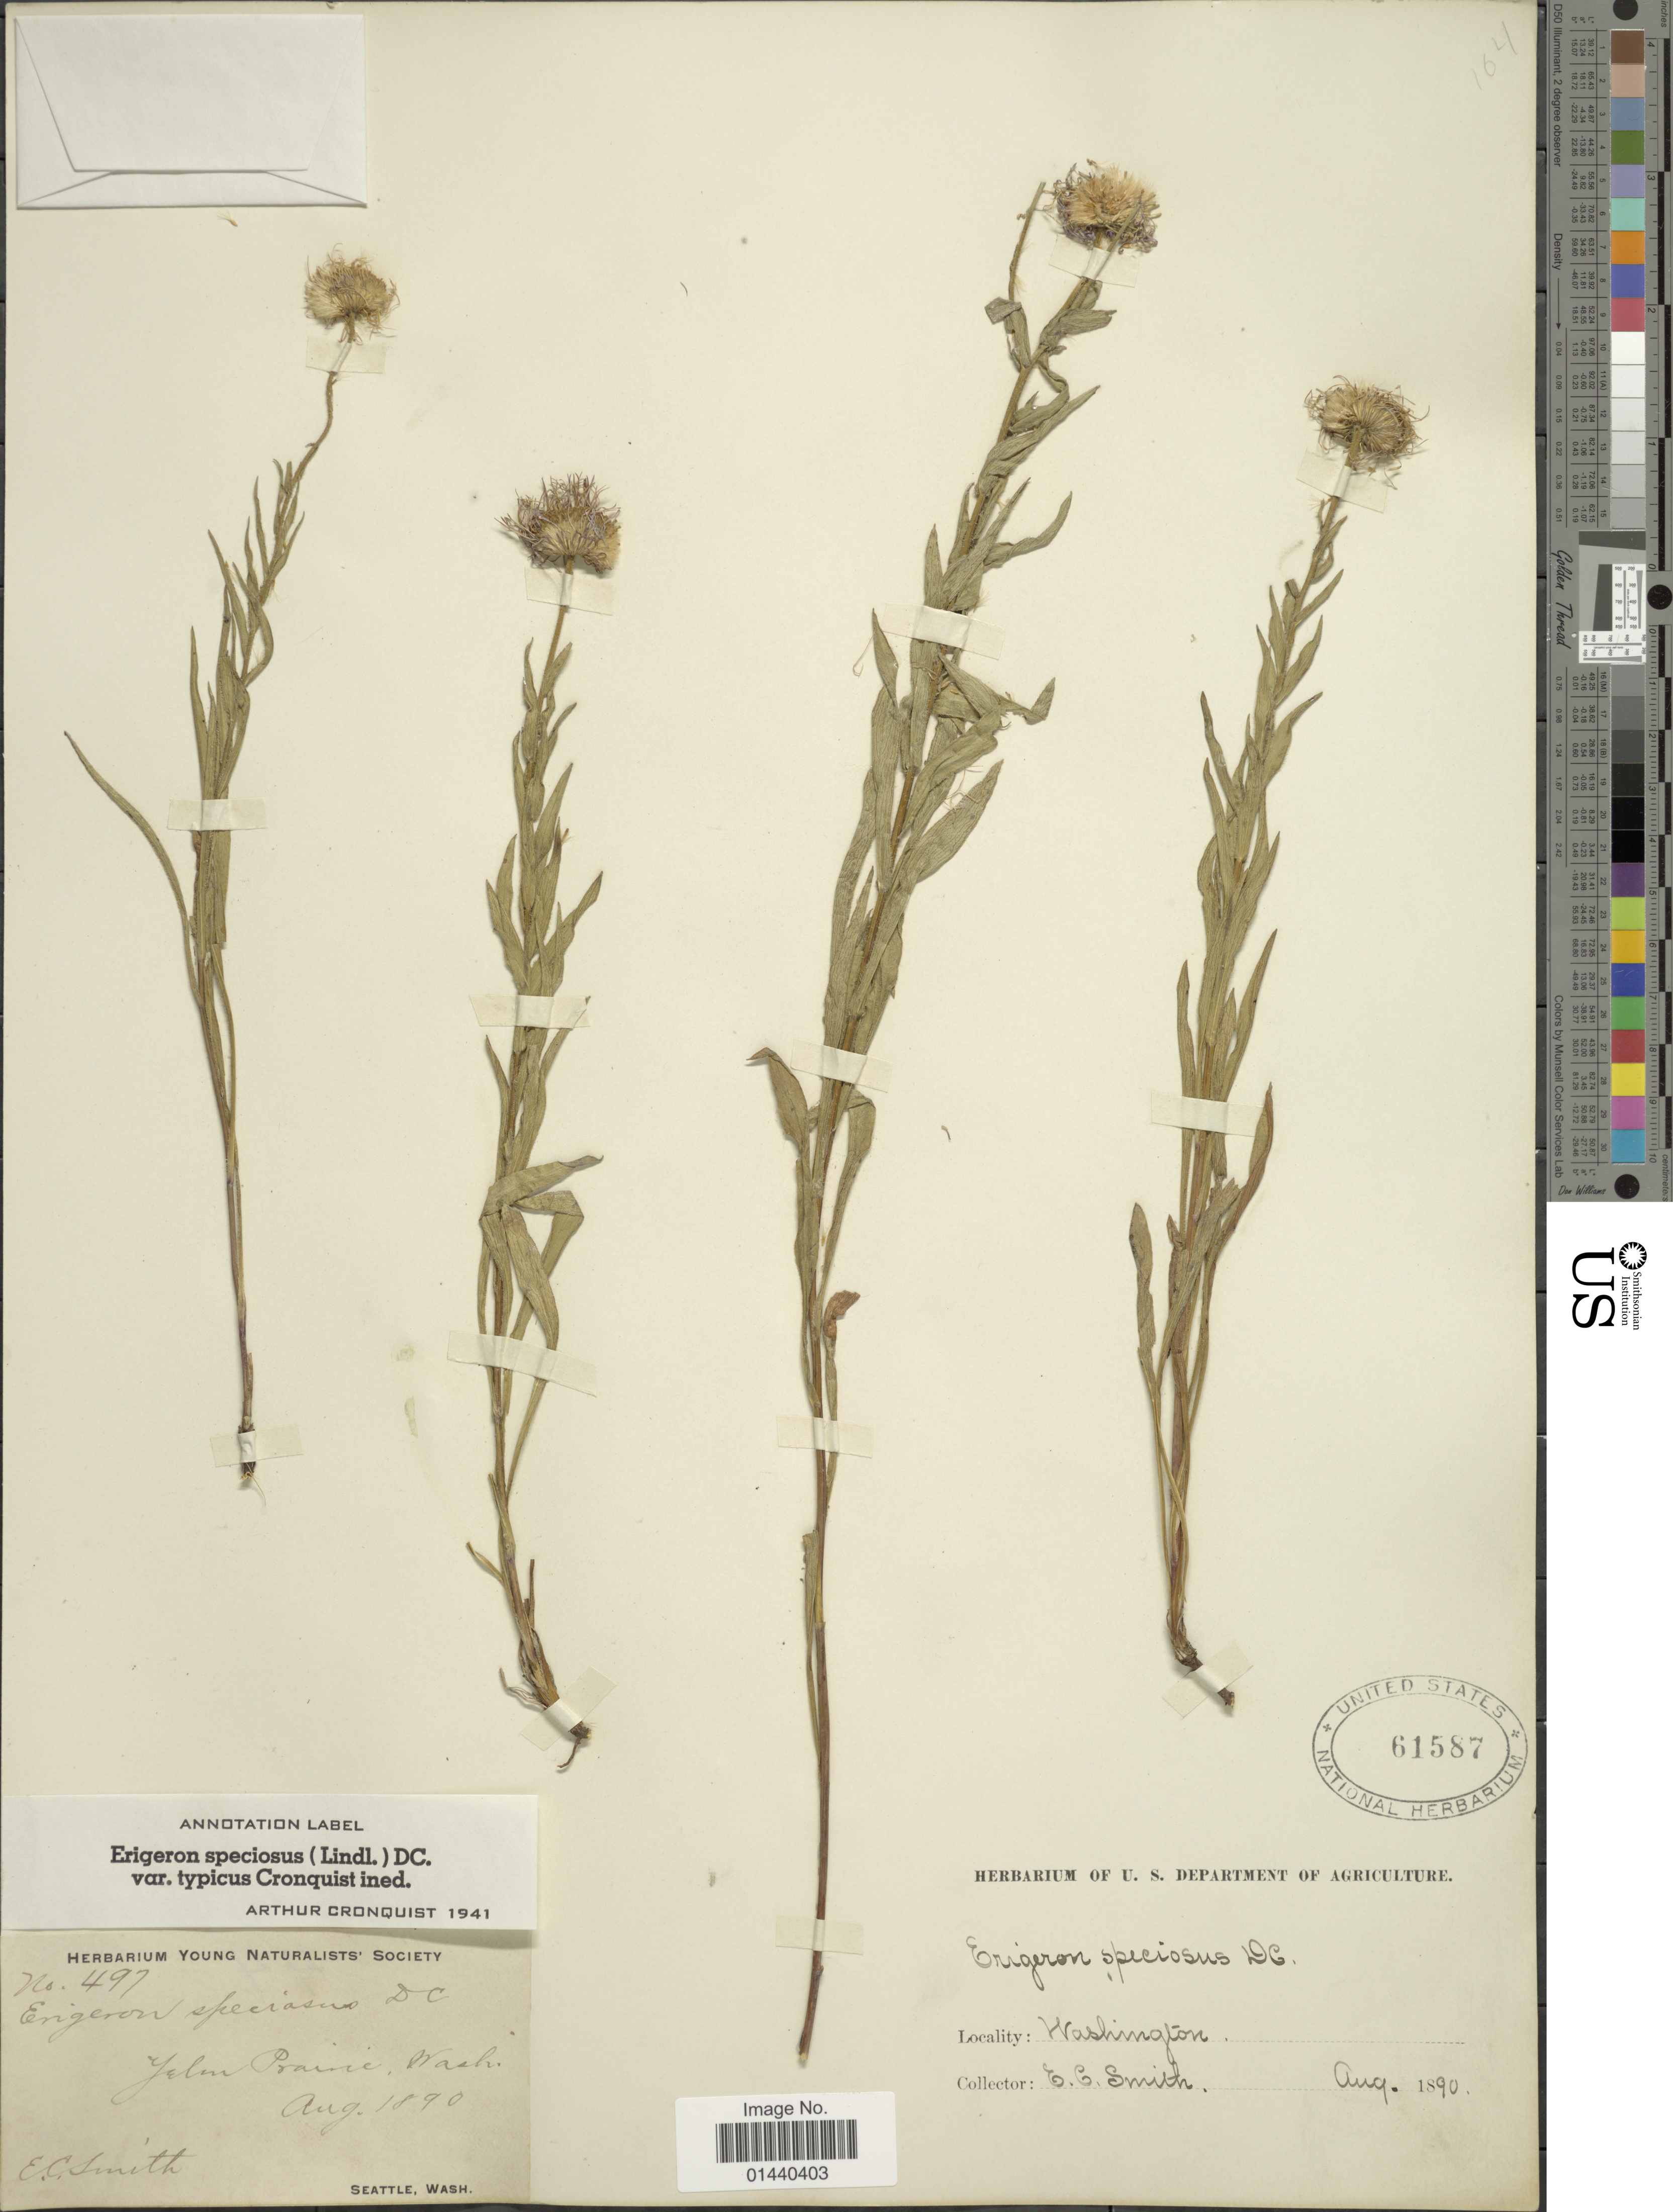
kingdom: Plantae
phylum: Tracheophyta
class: Magnoliopsida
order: Asterales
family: Asteraceae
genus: Erigeron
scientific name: Erigeron speciosus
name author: (Lindl.) DC.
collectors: C. E. Smith Jr.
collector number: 497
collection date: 1890-08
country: United States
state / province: Washington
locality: Jelm Prairie, Wash.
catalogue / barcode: US 61587